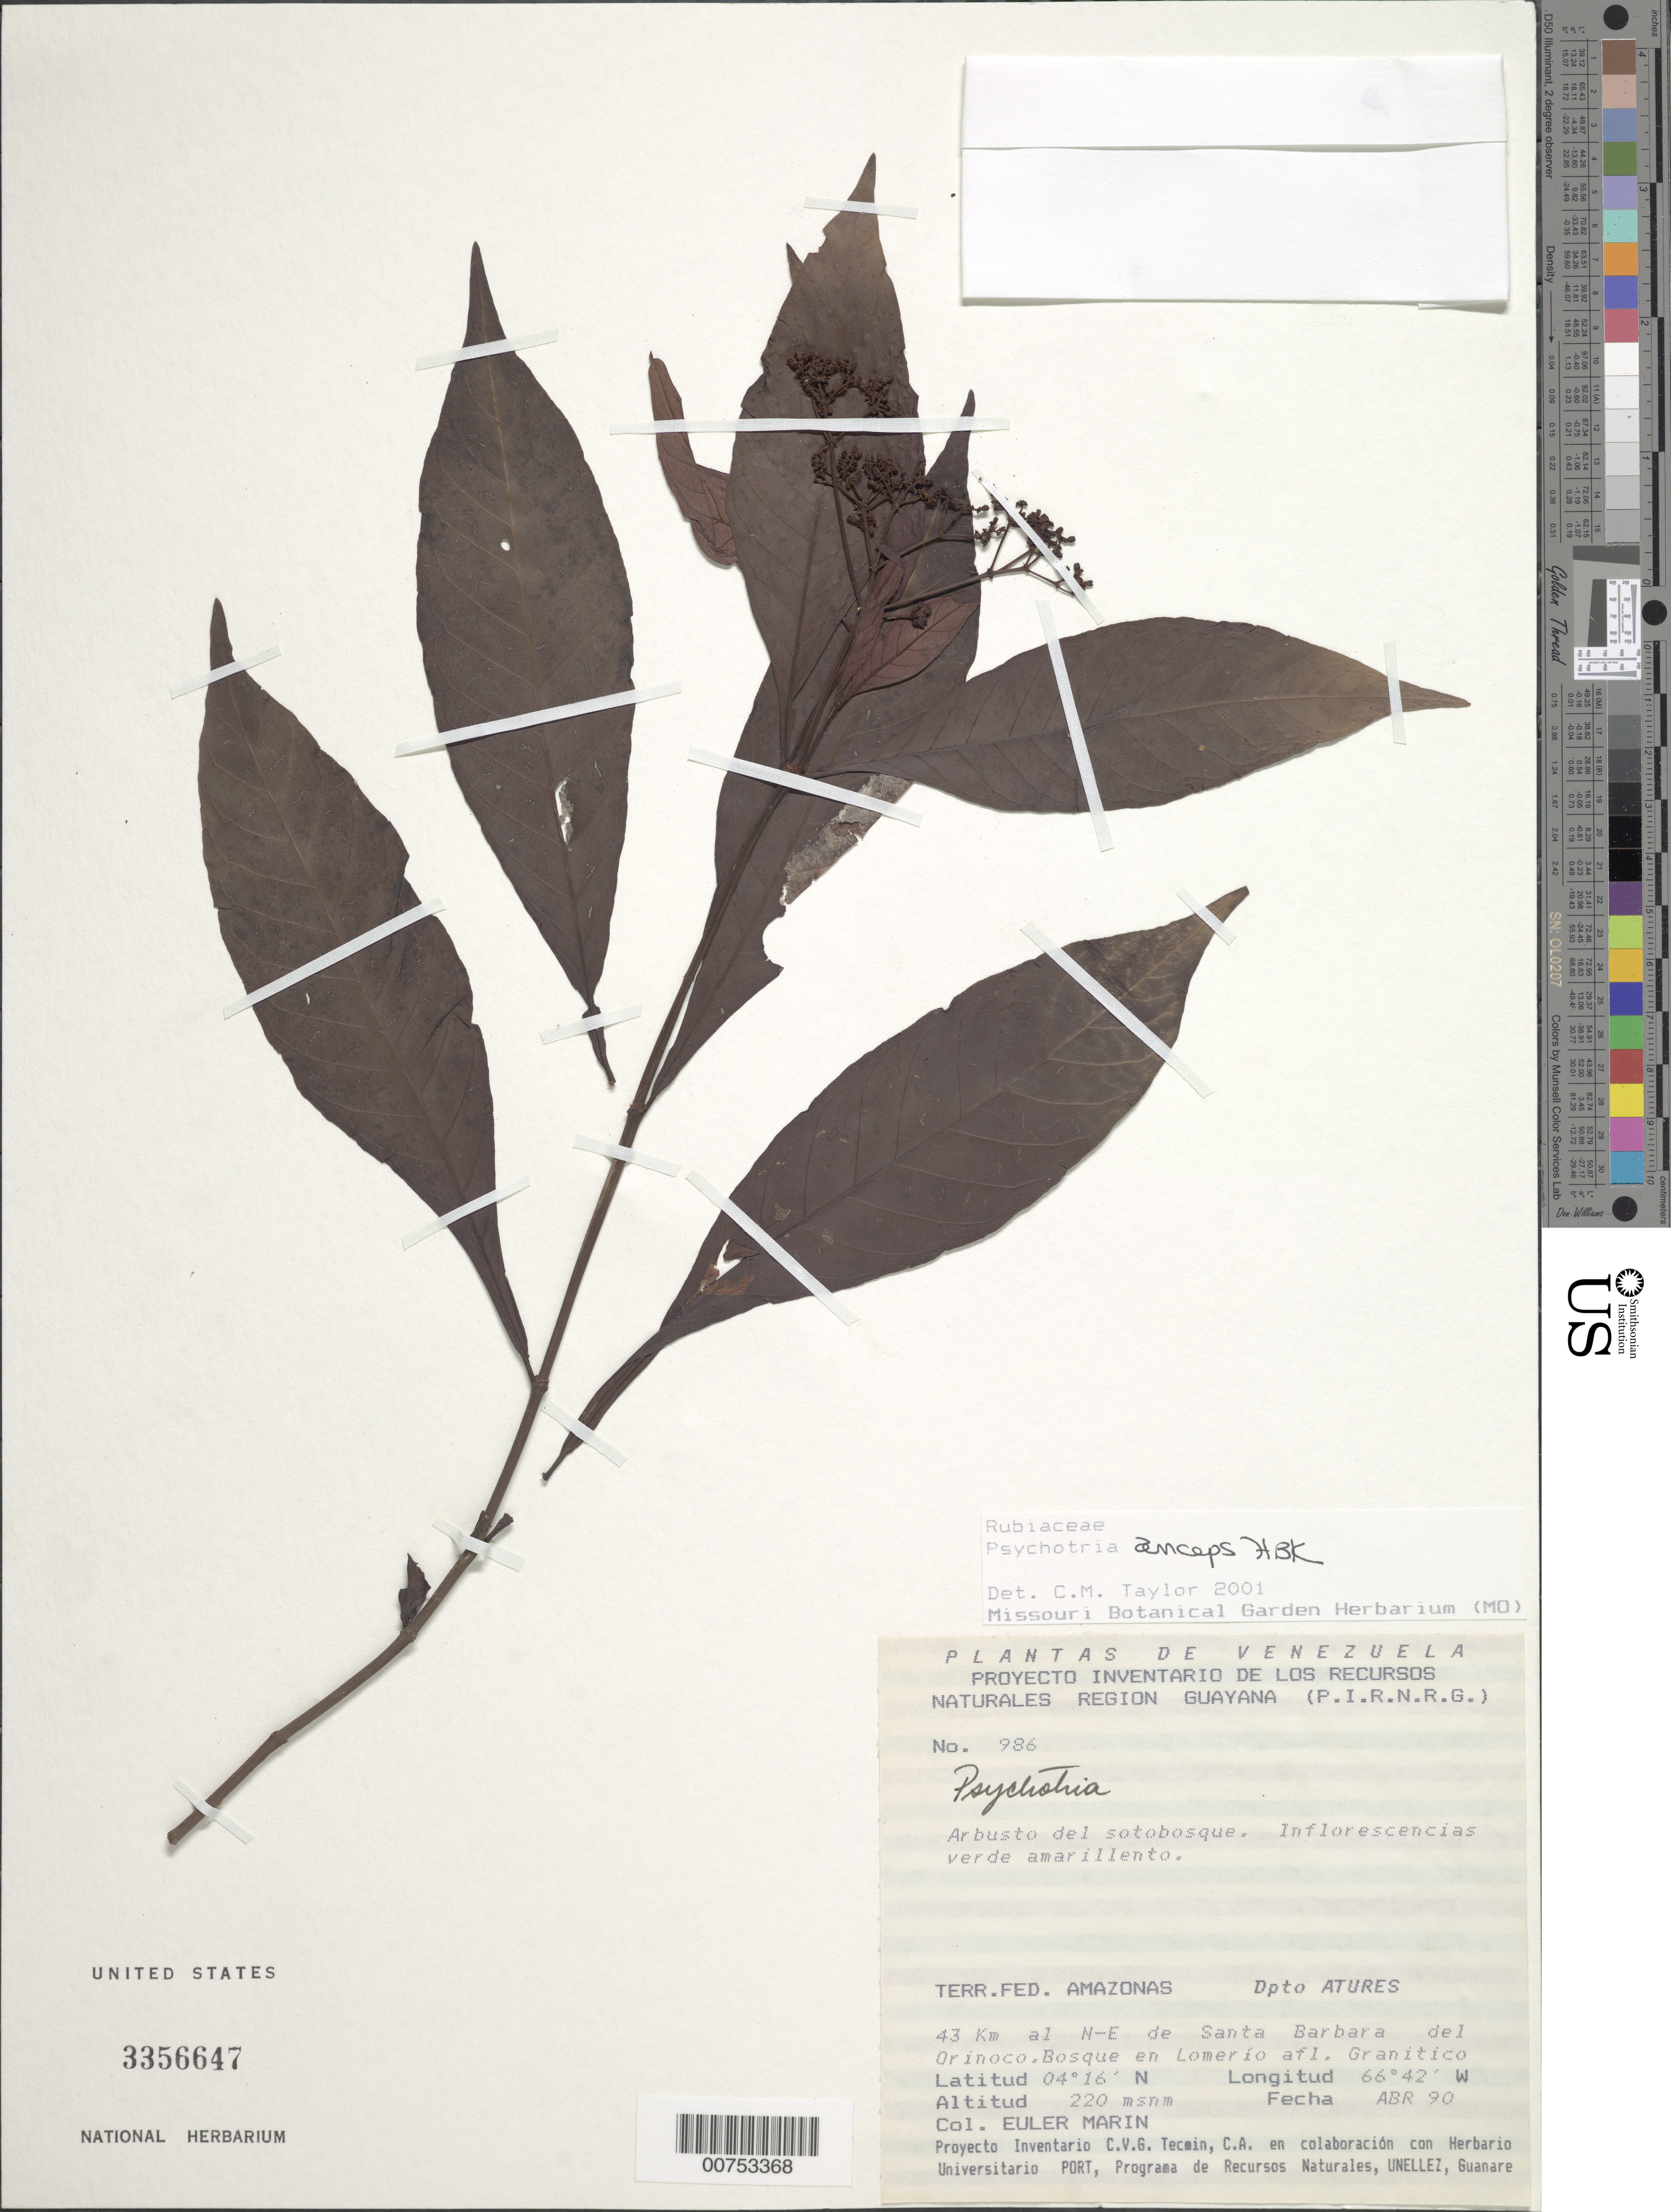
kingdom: Plantae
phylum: Tracheophyta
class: Magnoliopsida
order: Gentianales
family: Rubiaceae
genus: Psychotria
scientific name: Psychotria anceps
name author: Kunth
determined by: Taylor, Charlotte M.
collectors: E. Marin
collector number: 986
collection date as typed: Apr-90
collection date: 1990-04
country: Venezuela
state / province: Amazonas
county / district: Atures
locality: Santa Barbara del Orinoco, 43 km al NE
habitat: Bosque en lomerio afl. granitico; sotobosque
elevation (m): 220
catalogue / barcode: US 3356647